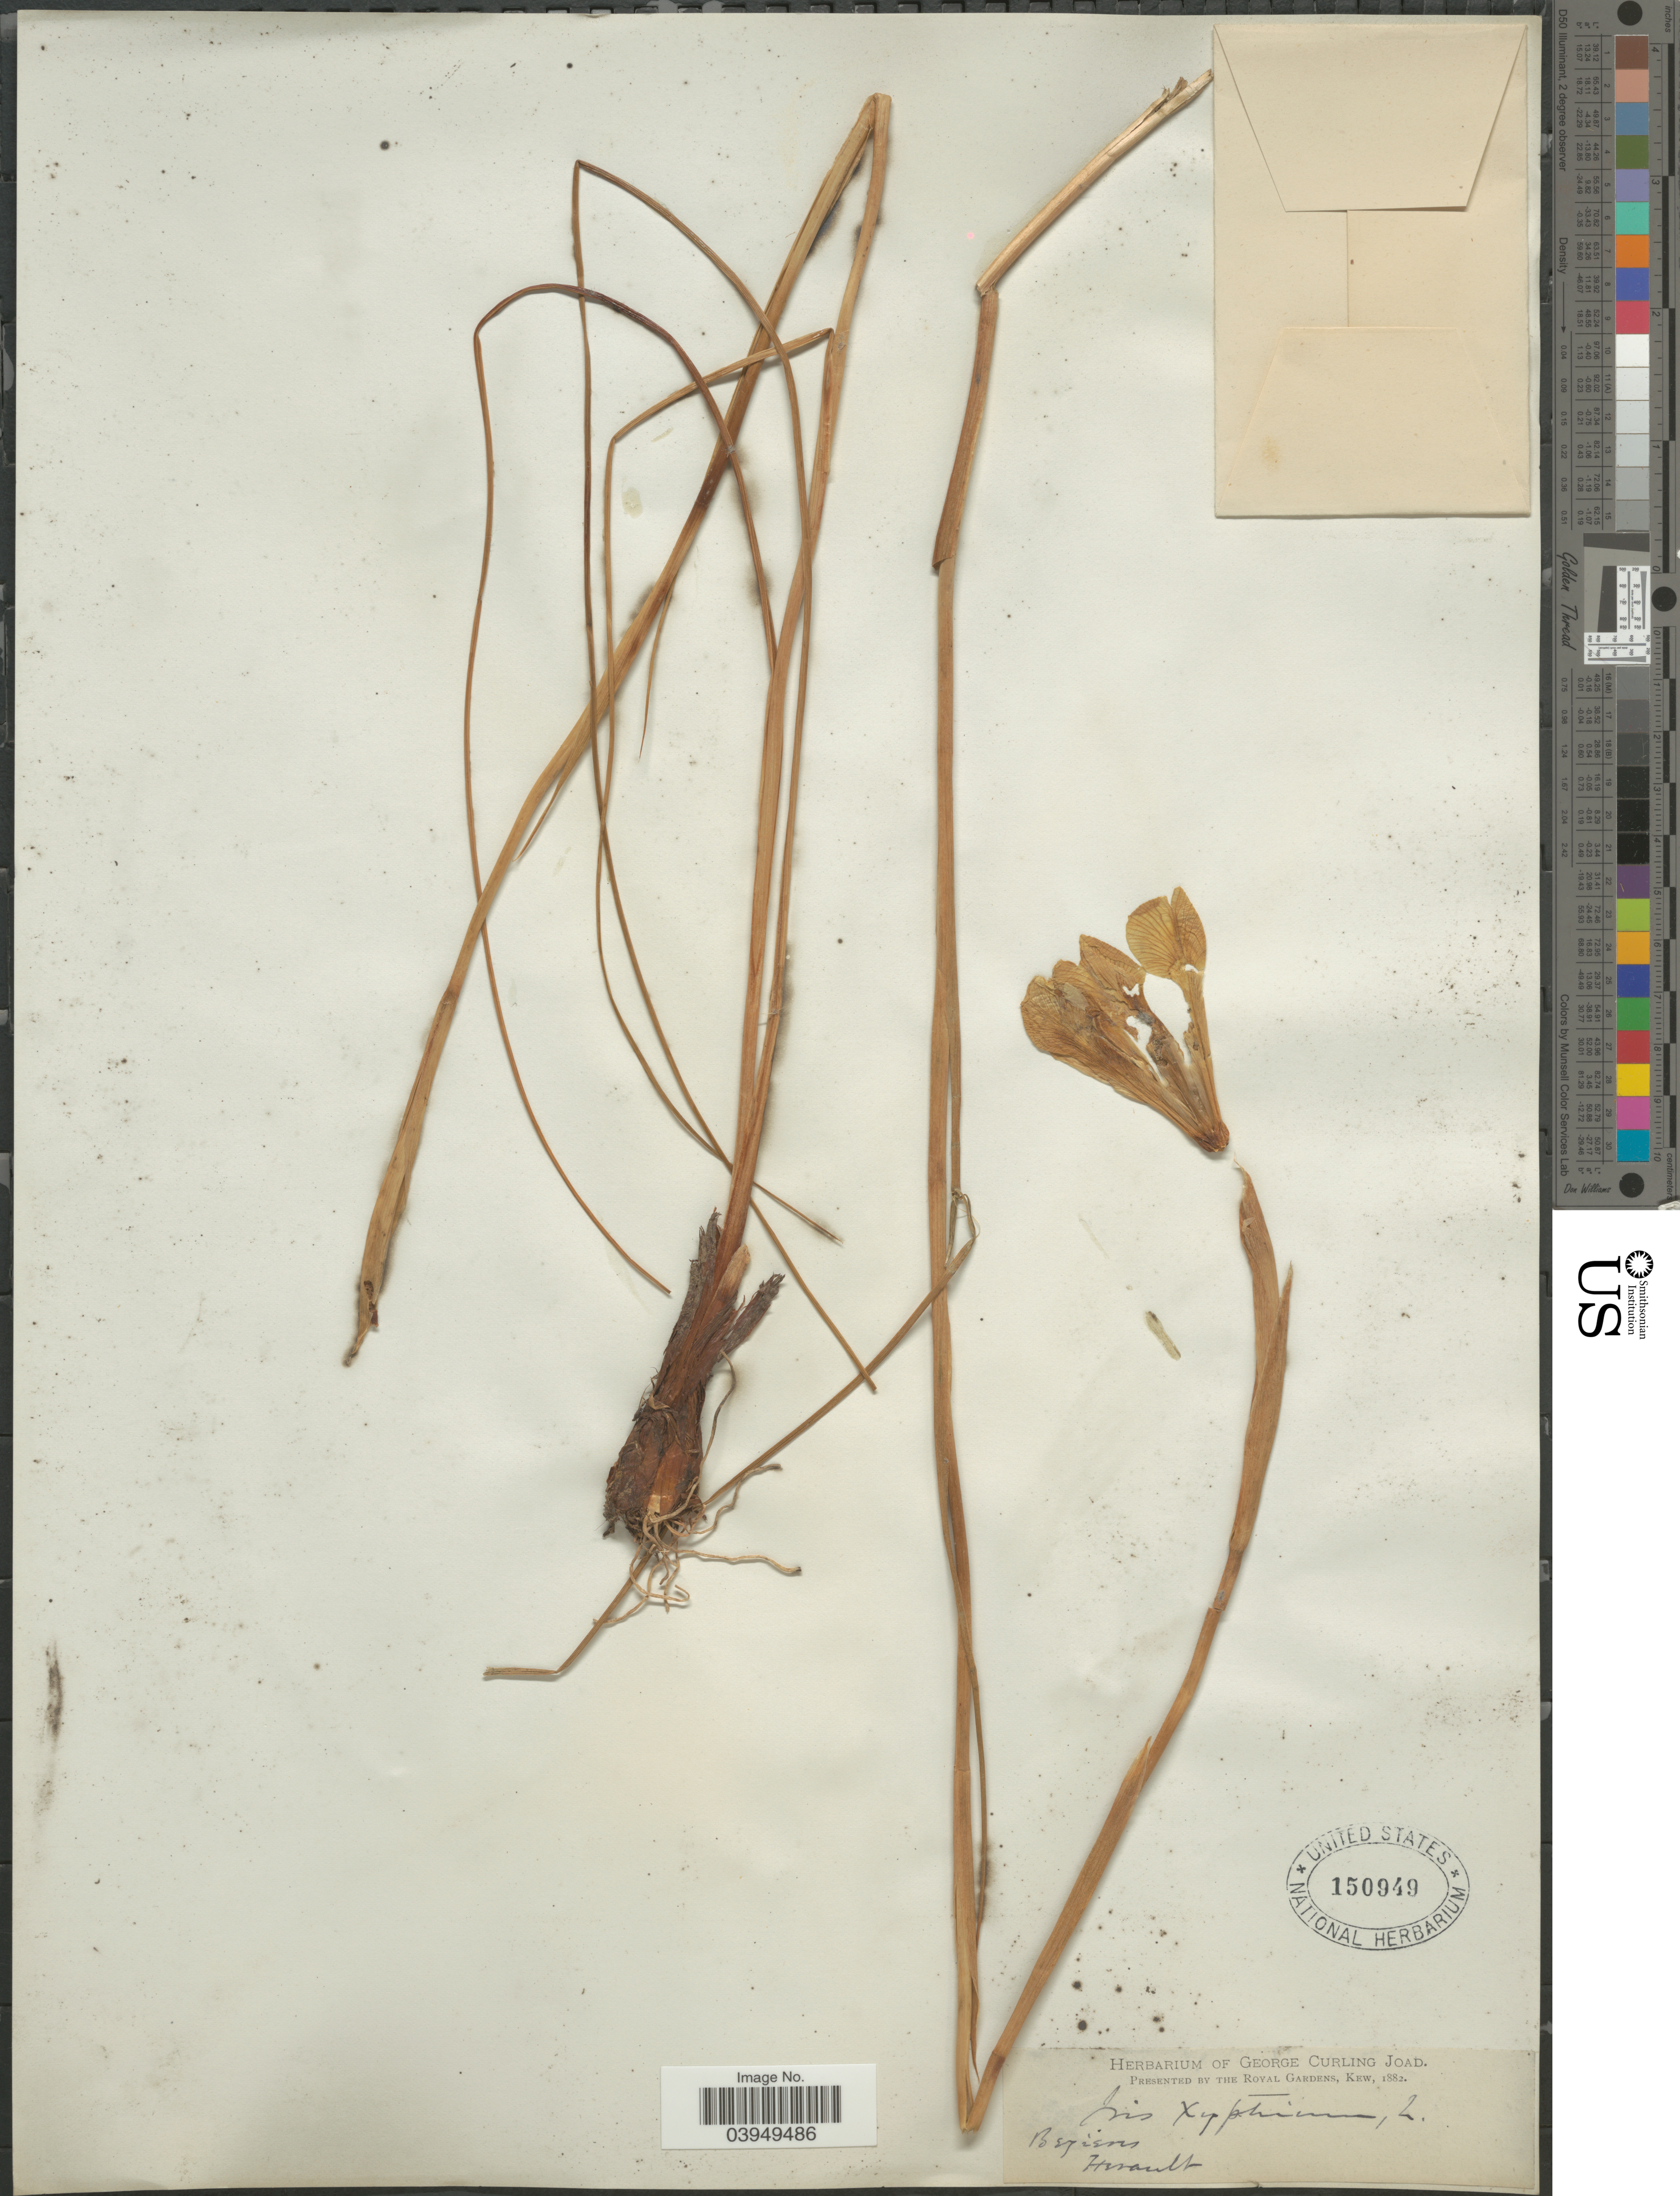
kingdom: Plantae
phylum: Tracheophyta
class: Liliopsida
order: Asparagales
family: Iridaceae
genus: Iris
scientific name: Iris xiphium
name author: L.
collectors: -. Herault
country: France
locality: Bezieres.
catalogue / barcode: US 150949